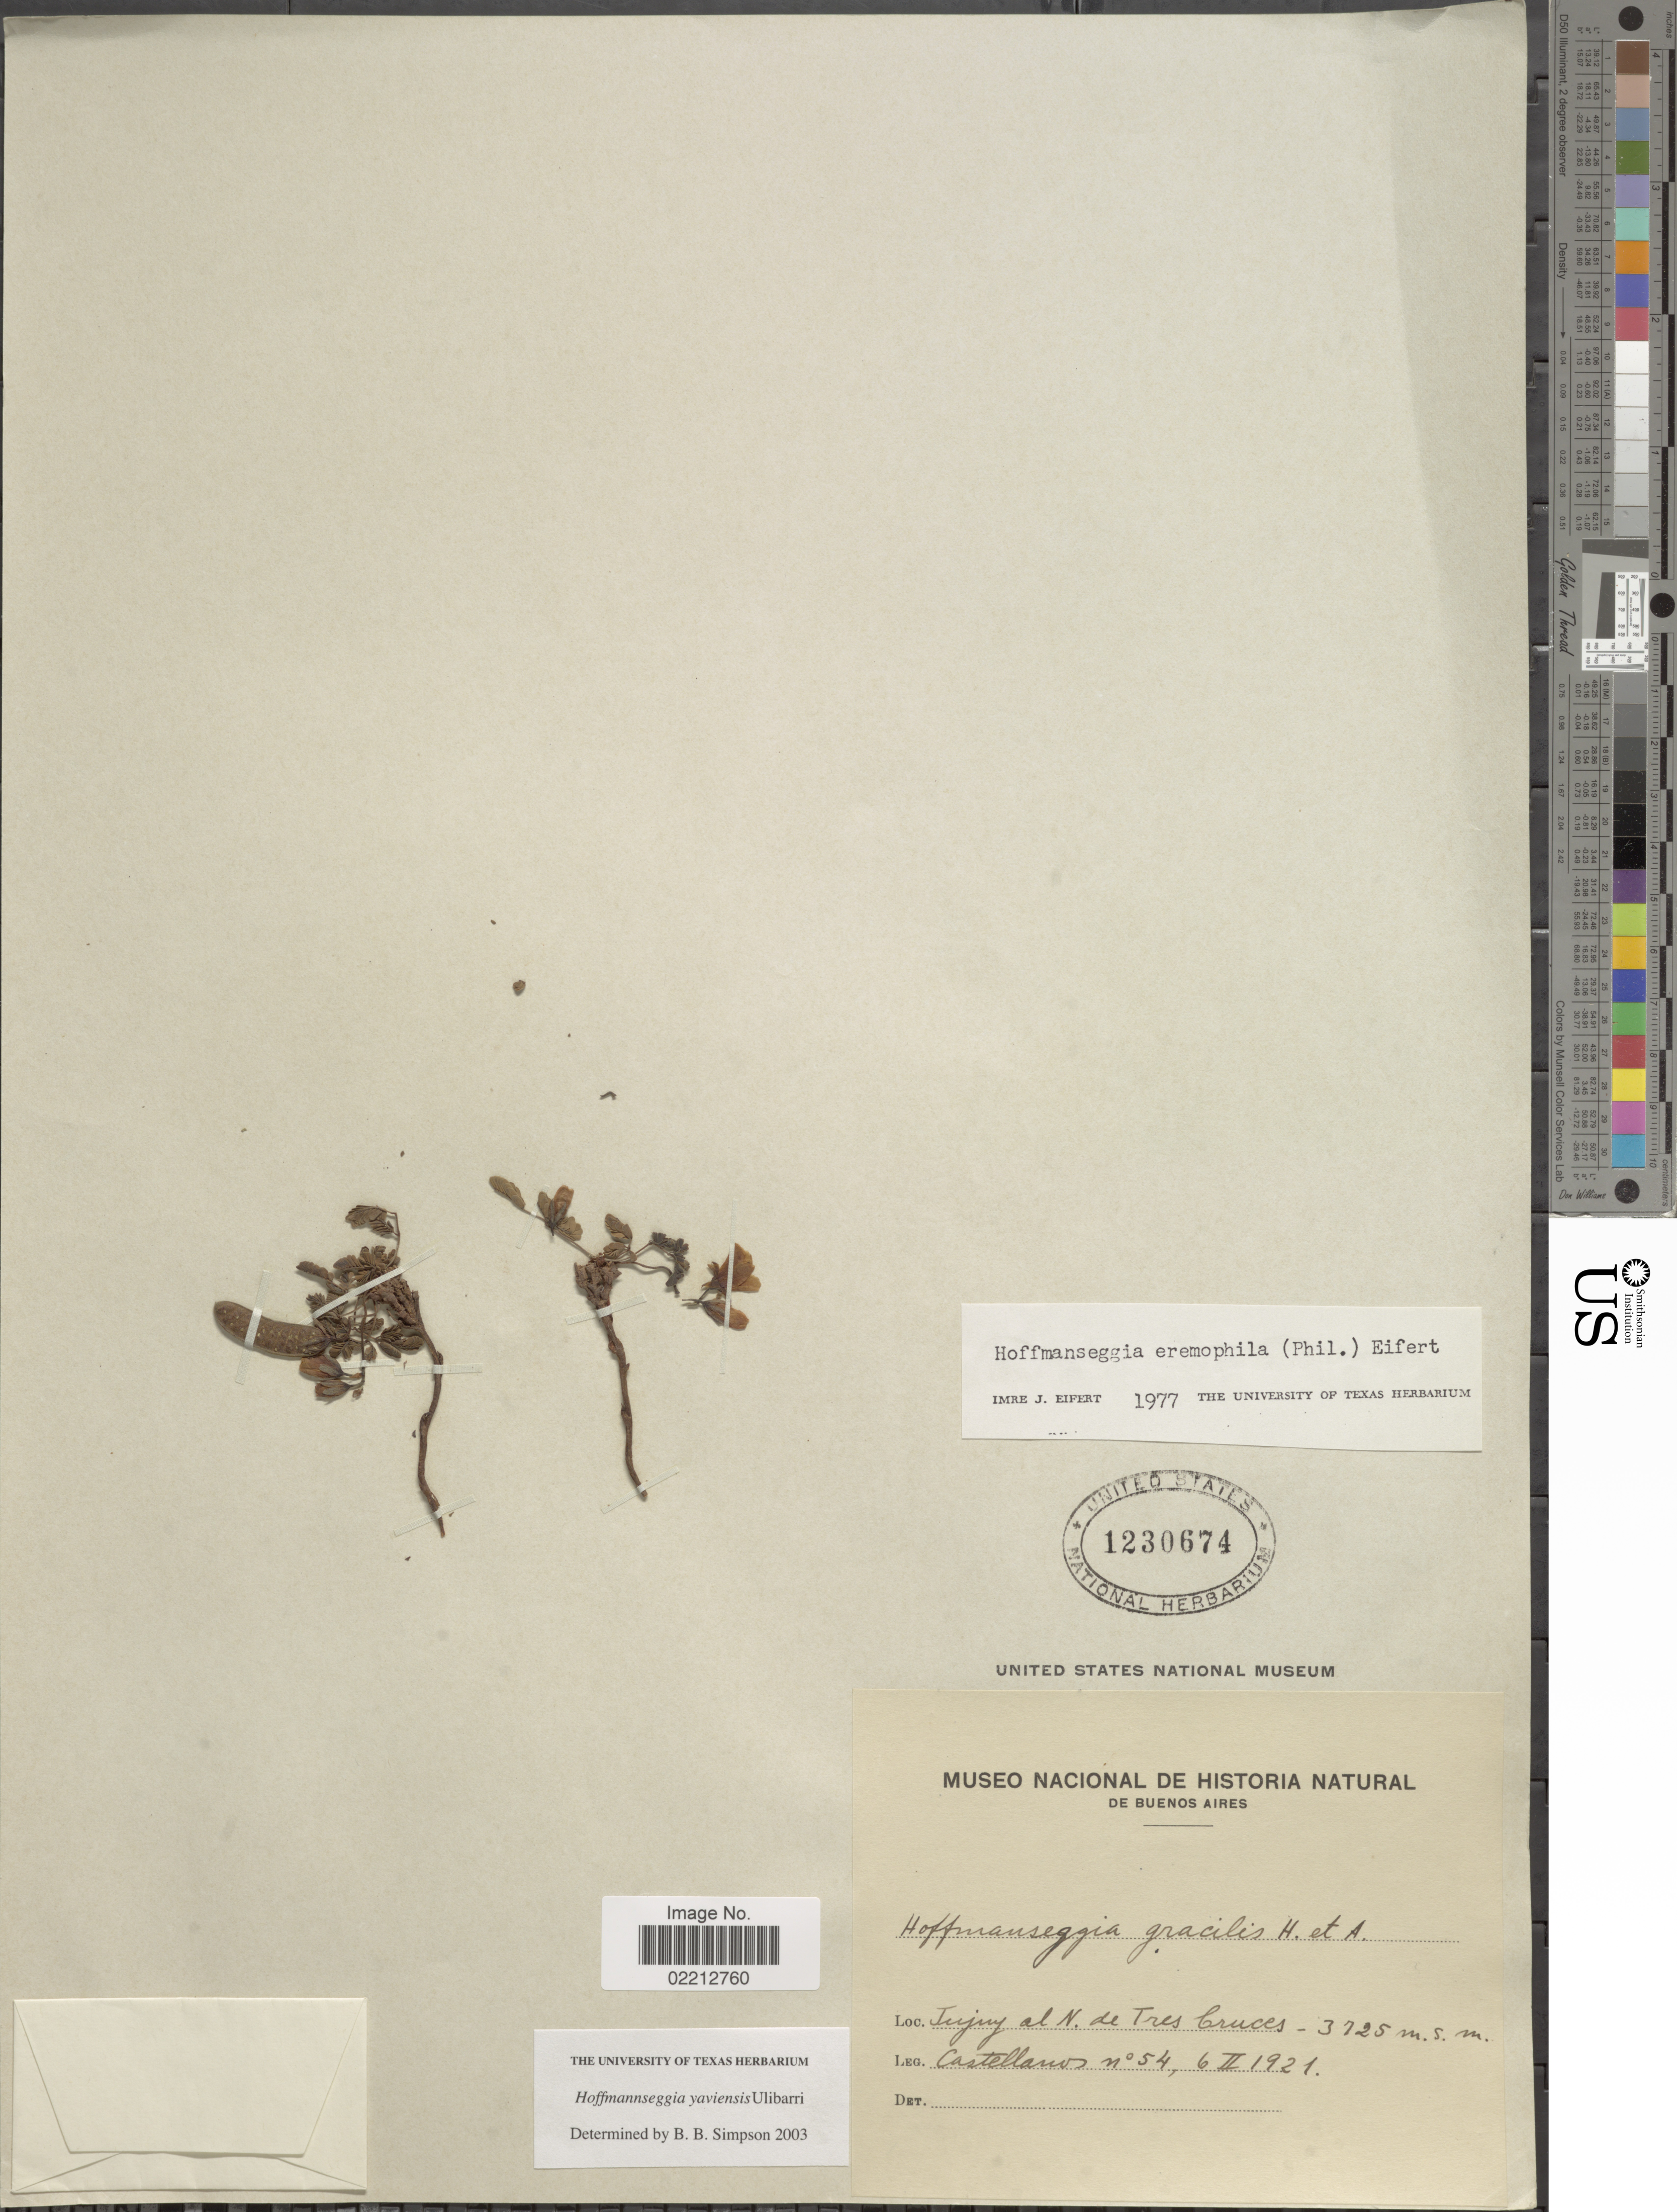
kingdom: Plantae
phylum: Tracheophyta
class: Magnoliopsida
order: Fabales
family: Fabaceae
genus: Hoffmannseggia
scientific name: Hoffmannseggia yaviensis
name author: Ulibarri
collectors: -- Castellanos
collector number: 54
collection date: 1921-02-06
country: Argentina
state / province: Jujuy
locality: Jujuy al N de Tres Cruces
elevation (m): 3725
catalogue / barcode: US 1230674